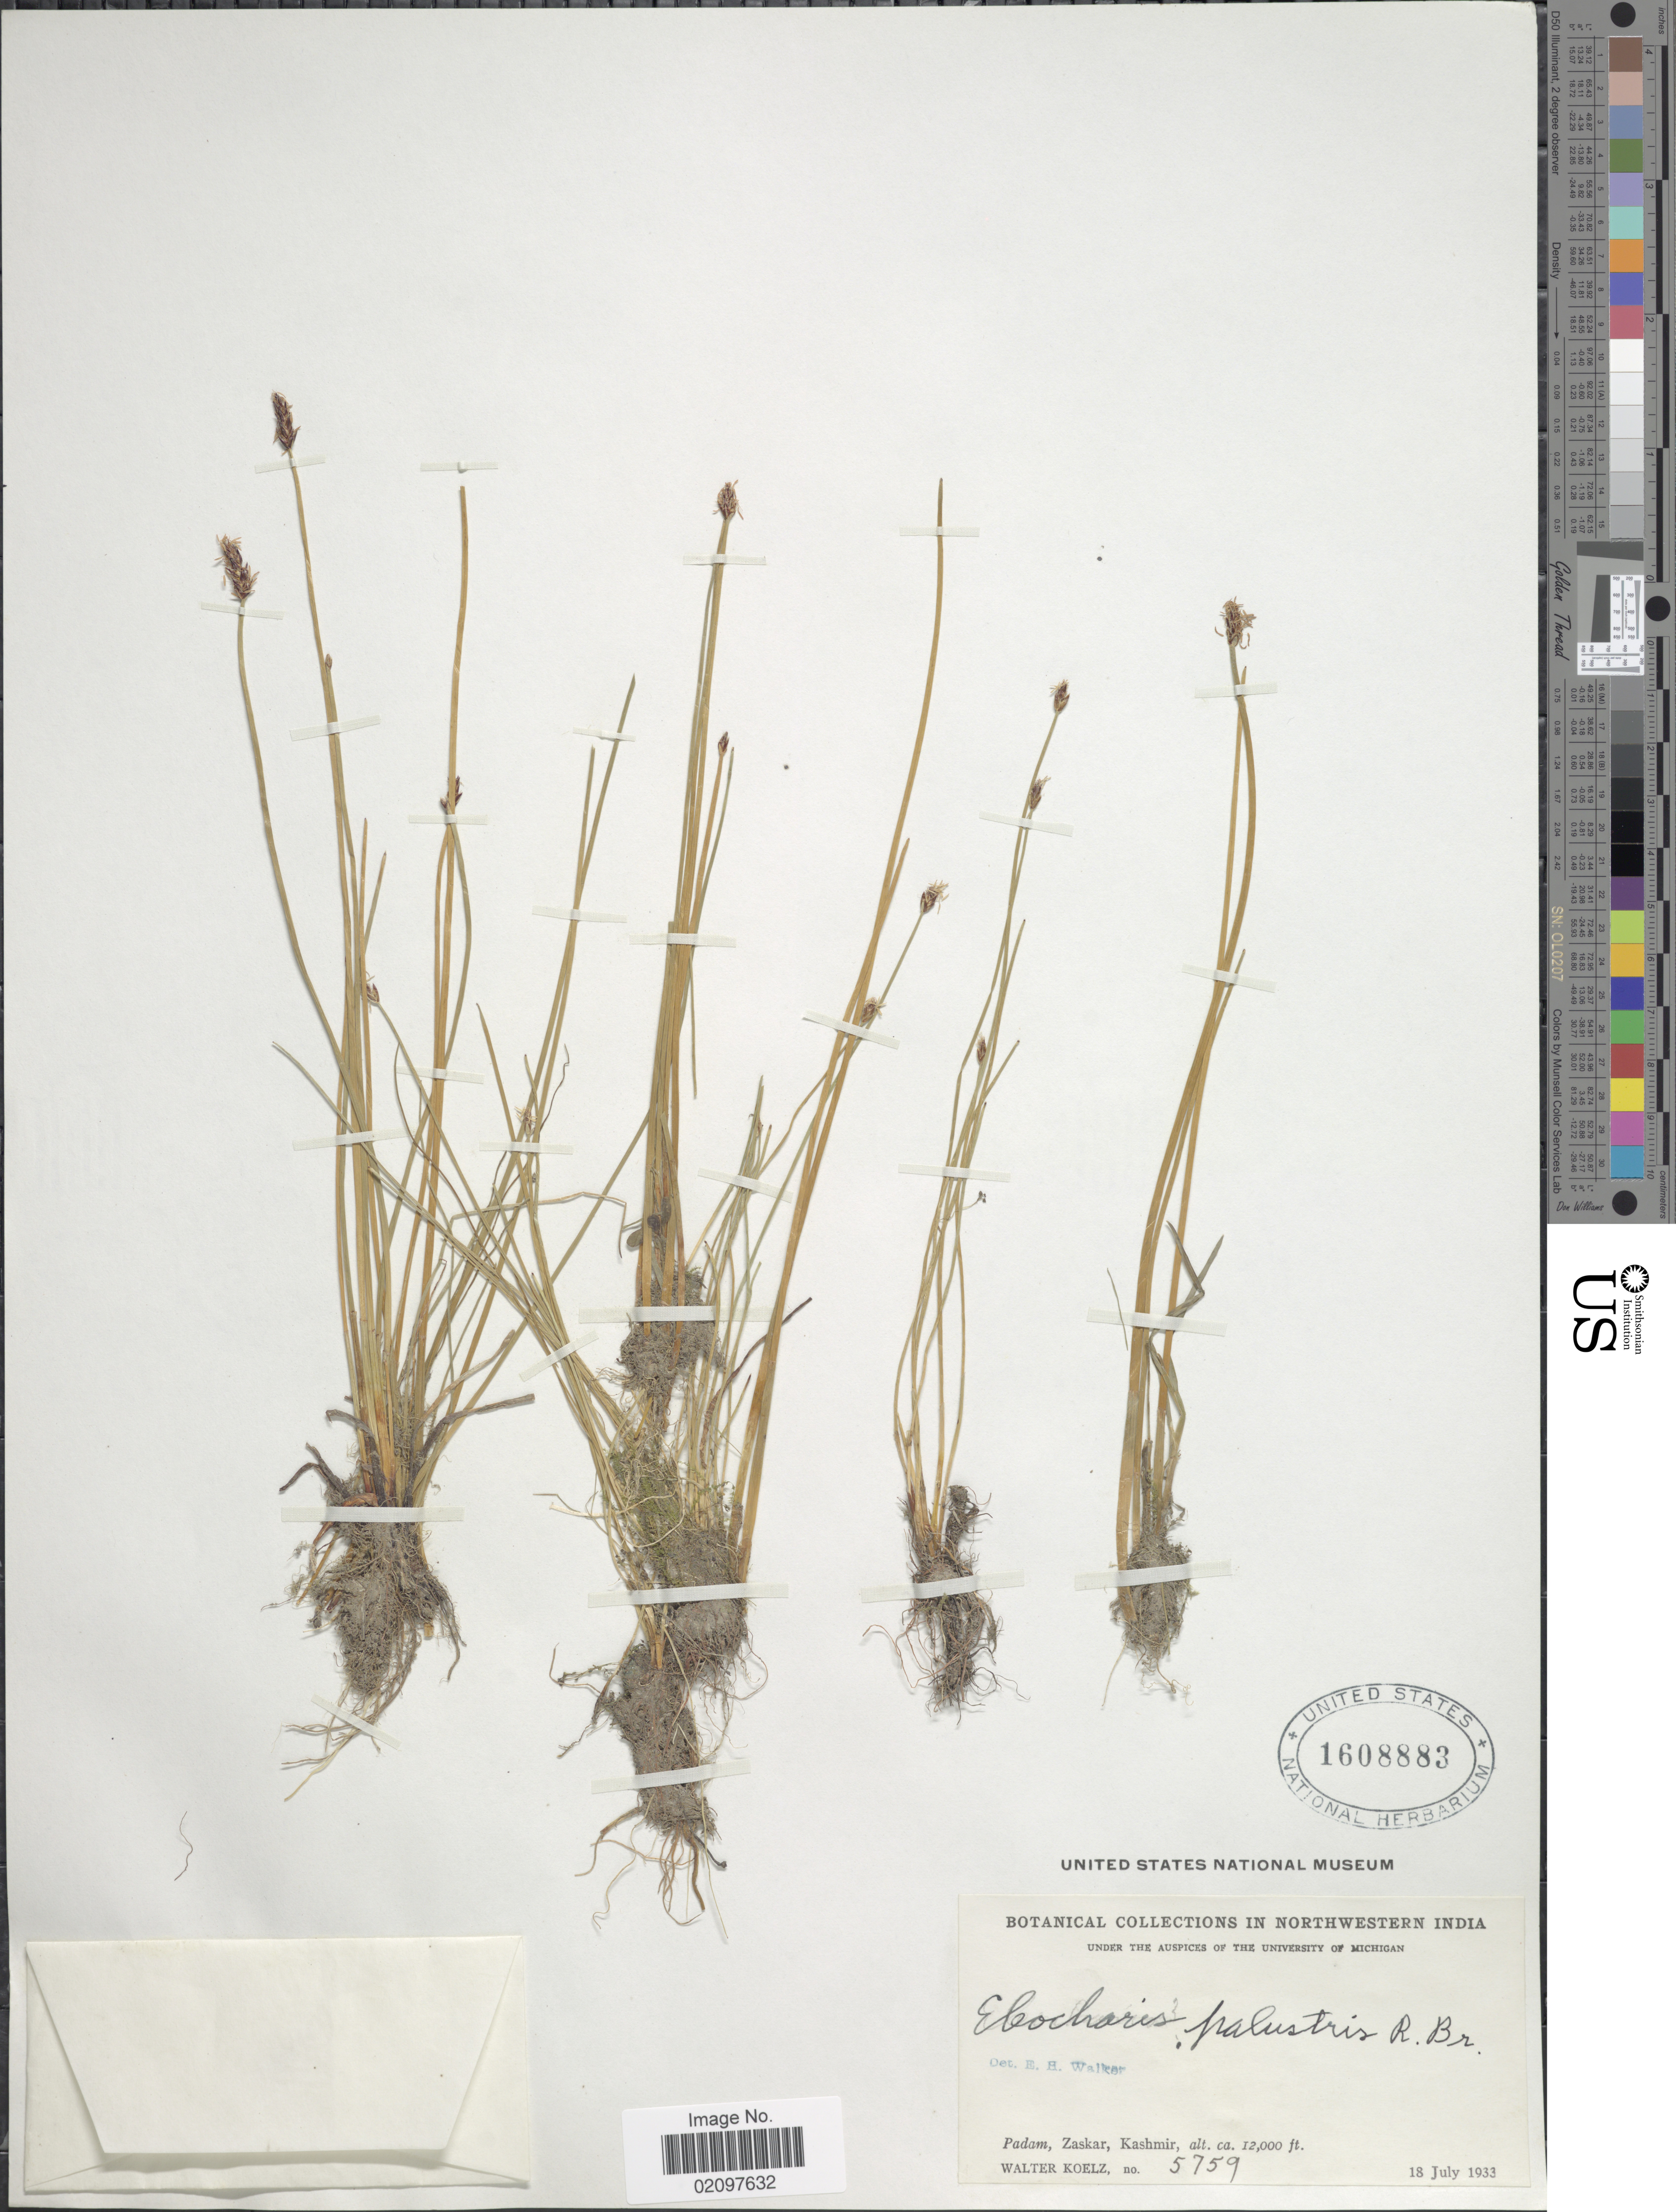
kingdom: Plantae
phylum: Tracheophyta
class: Liliopsida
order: Poales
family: Cyperaceae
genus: Eleocharis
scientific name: Eleocharis palustris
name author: (L.) Roem. & Schult.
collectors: W. N. Koelz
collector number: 5759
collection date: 1933-07-18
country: India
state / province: Jammu and Kashmir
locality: In Northwestern India, Padam, Zaskar, Kashmir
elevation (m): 3658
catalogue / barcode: US 1608883